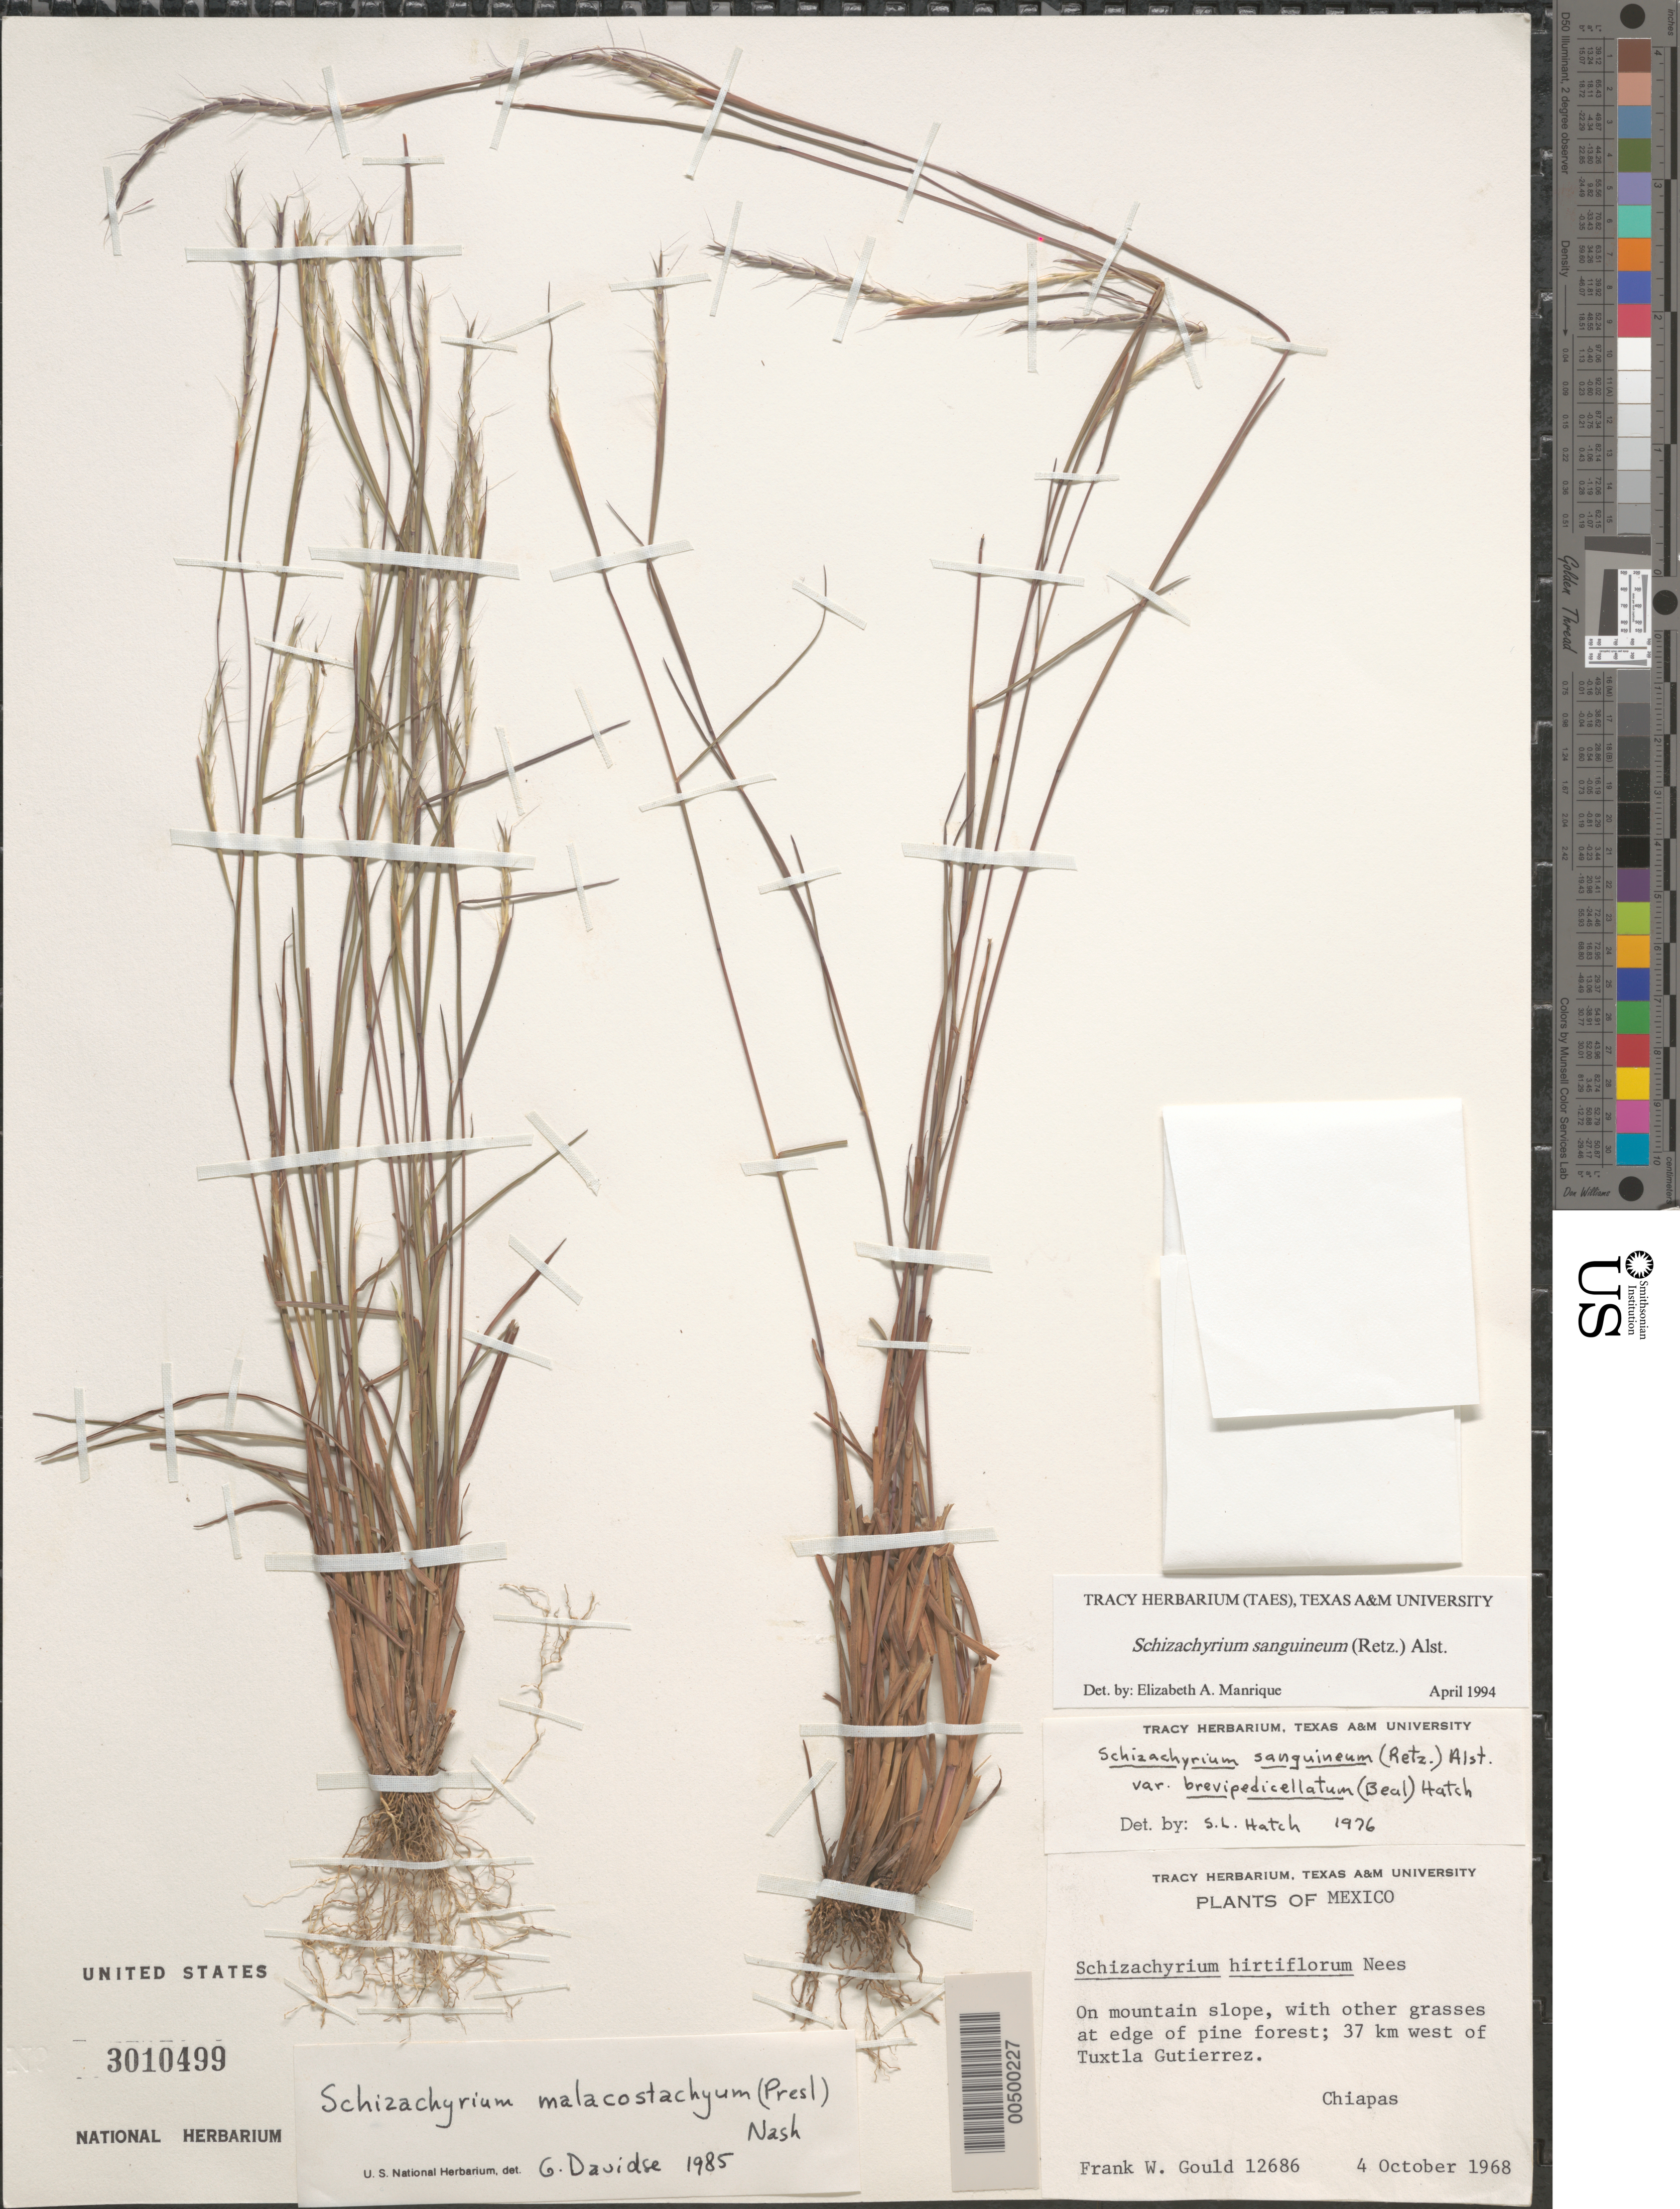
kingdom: Plantae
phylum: Tracheophyta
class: Liliopsida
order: Poales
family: Poaceae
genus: Schizachyrium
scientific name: Schizachyrium sanguineum var. sanguineum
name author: (Retz.) Alston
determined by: Manrique, E. A.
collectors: F. W. Gould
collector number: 12686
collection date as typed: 4 Oct 1968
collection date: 1968-10-04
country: Mexico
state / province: Chiapas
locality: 37 km W of Tuxtla Gutierrez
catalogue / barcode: US 3010499